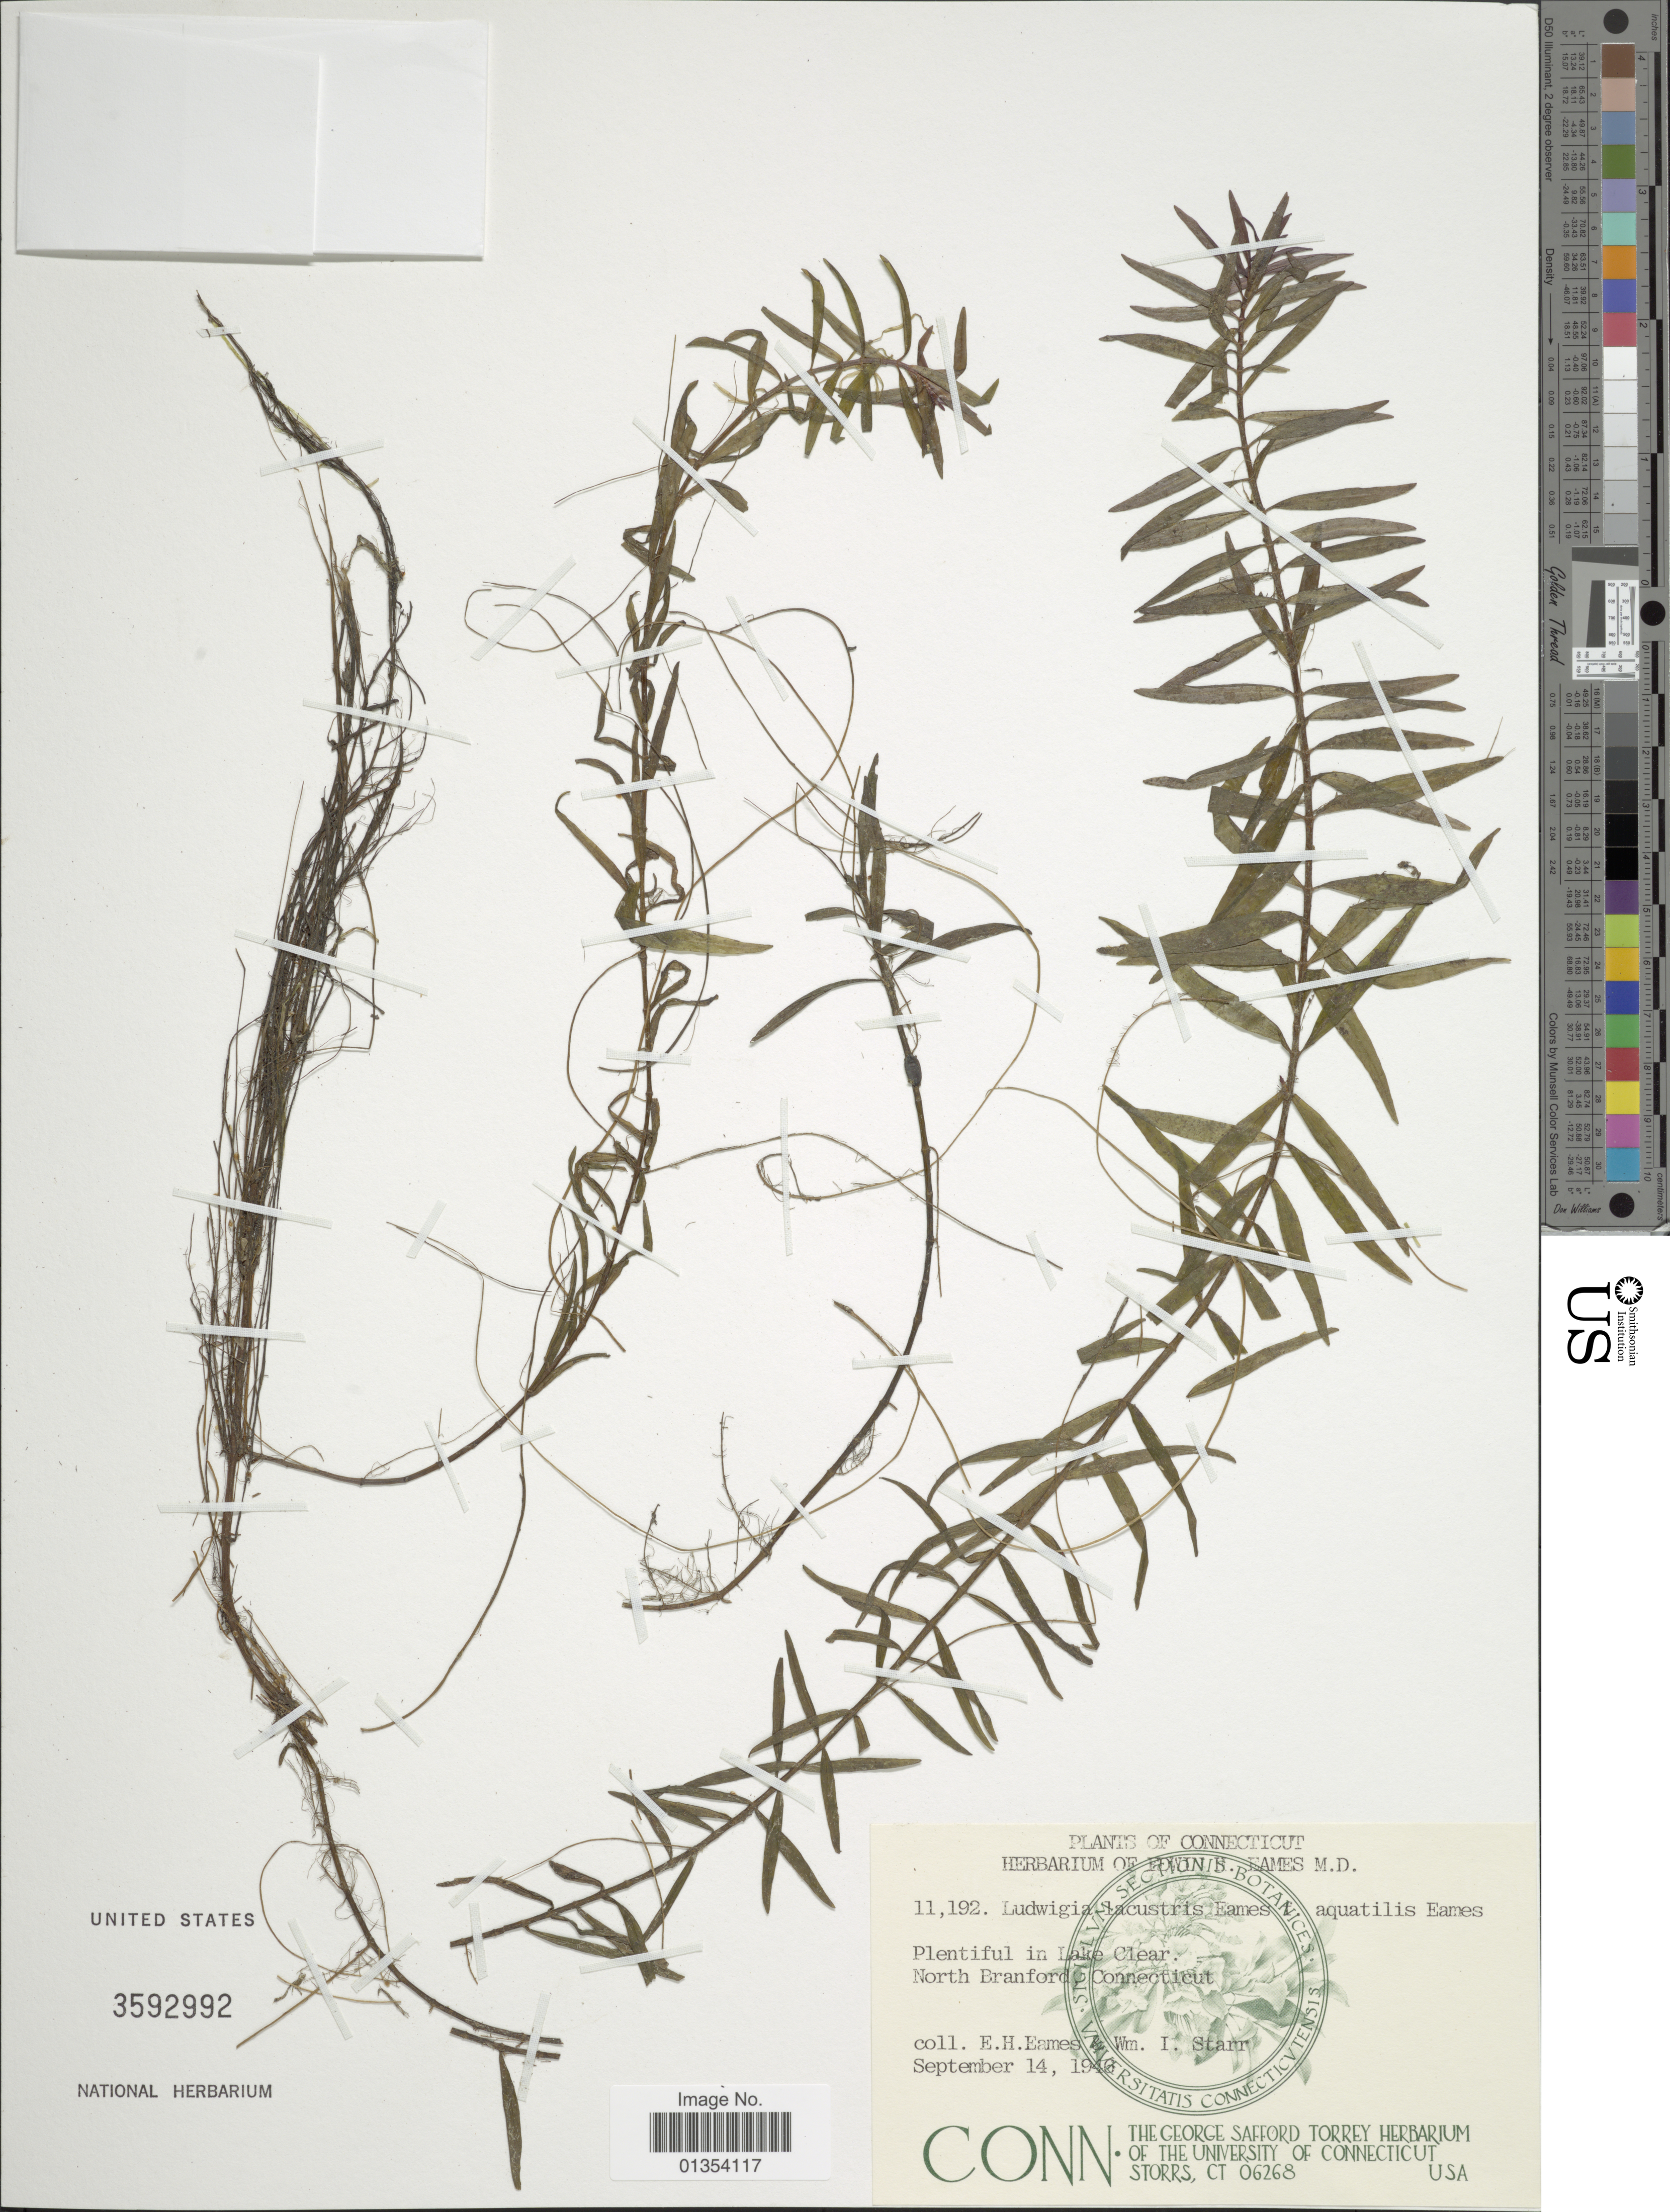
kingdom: Plantae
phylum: Tracheophyta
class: Magnoliopsida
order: Myrtales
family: Onagraceae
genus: Ludwigia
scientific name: Ludwigia x lacustris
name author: Eames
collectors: E. H. Eames & W. Starr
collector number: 11192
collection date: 1946-09-14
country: United States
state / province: Connecticut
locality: North Branford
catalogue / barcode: US 3592992